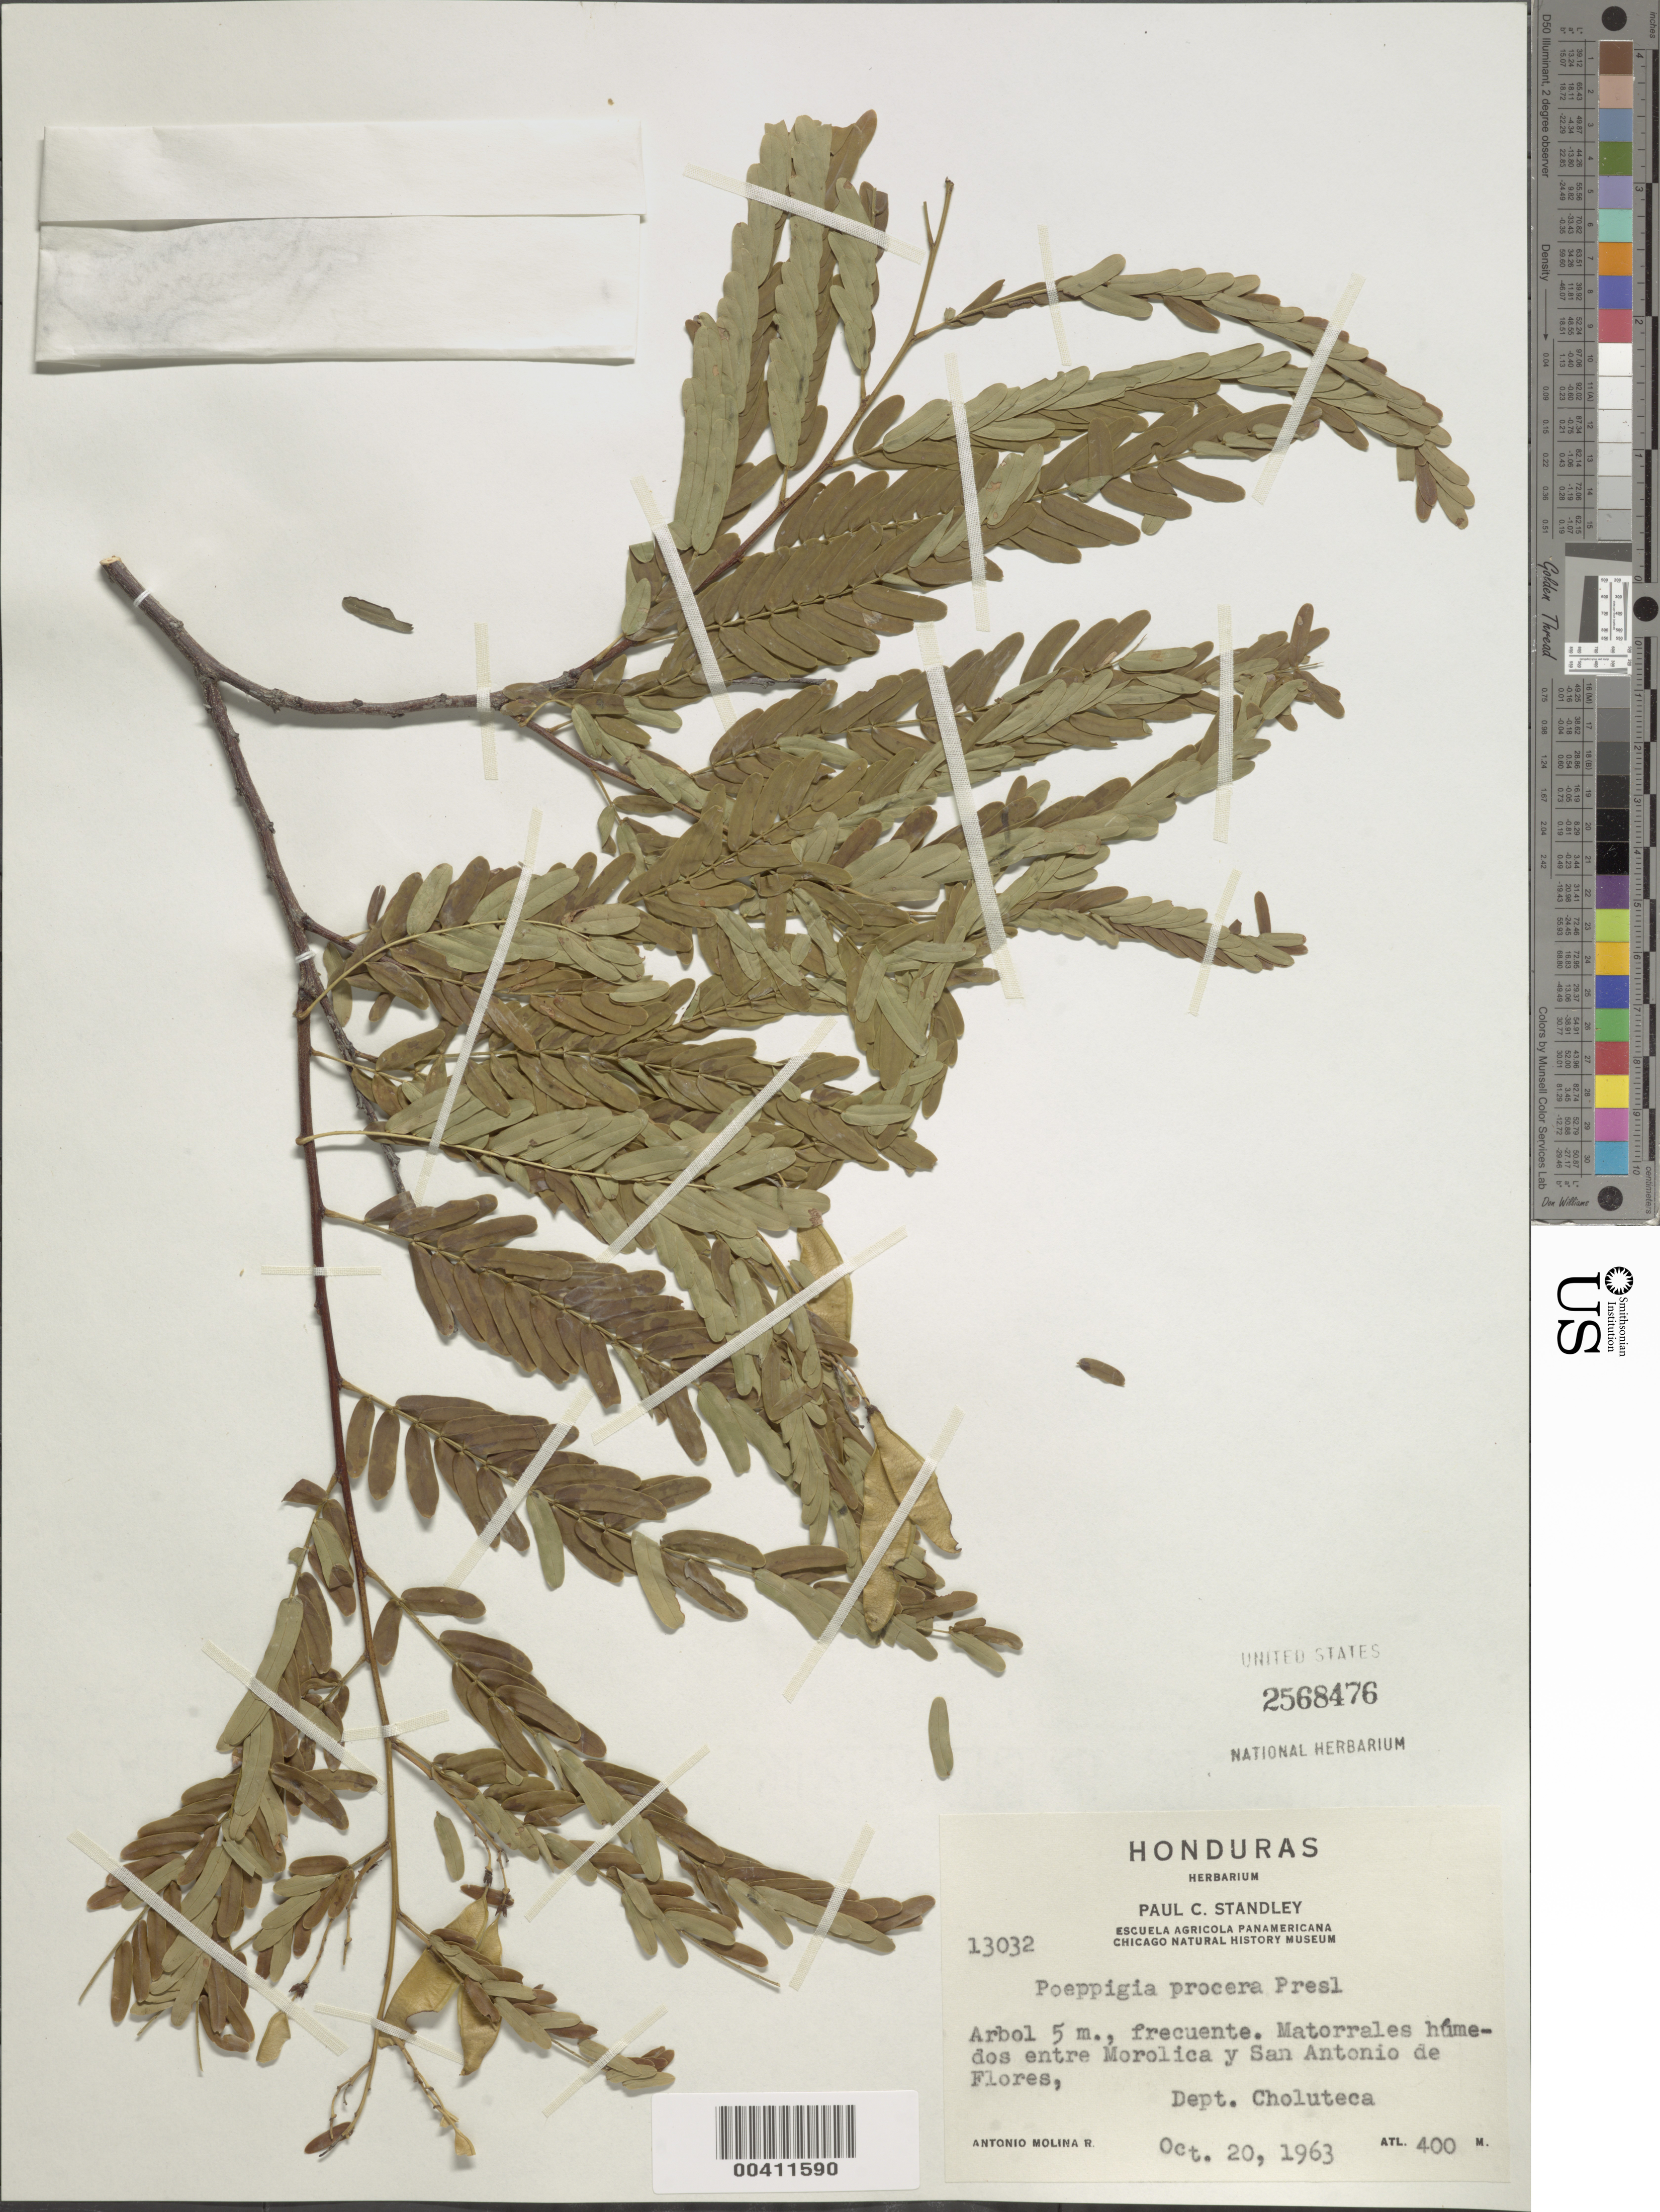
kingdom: Plantae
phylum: Tracheophyta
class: Magnoliopsida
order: Fabales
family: Fabaceae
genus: Poeppigia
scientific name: Poeppigia procera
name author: C. Presl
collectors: A. Molina R.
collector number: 13032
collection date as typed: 20 Oct 1963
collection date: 1963-10-20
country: Honduras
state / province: Choluteca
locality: Entre Morolica y San Antonio de Flores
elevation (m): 400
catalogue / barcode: US 2568476